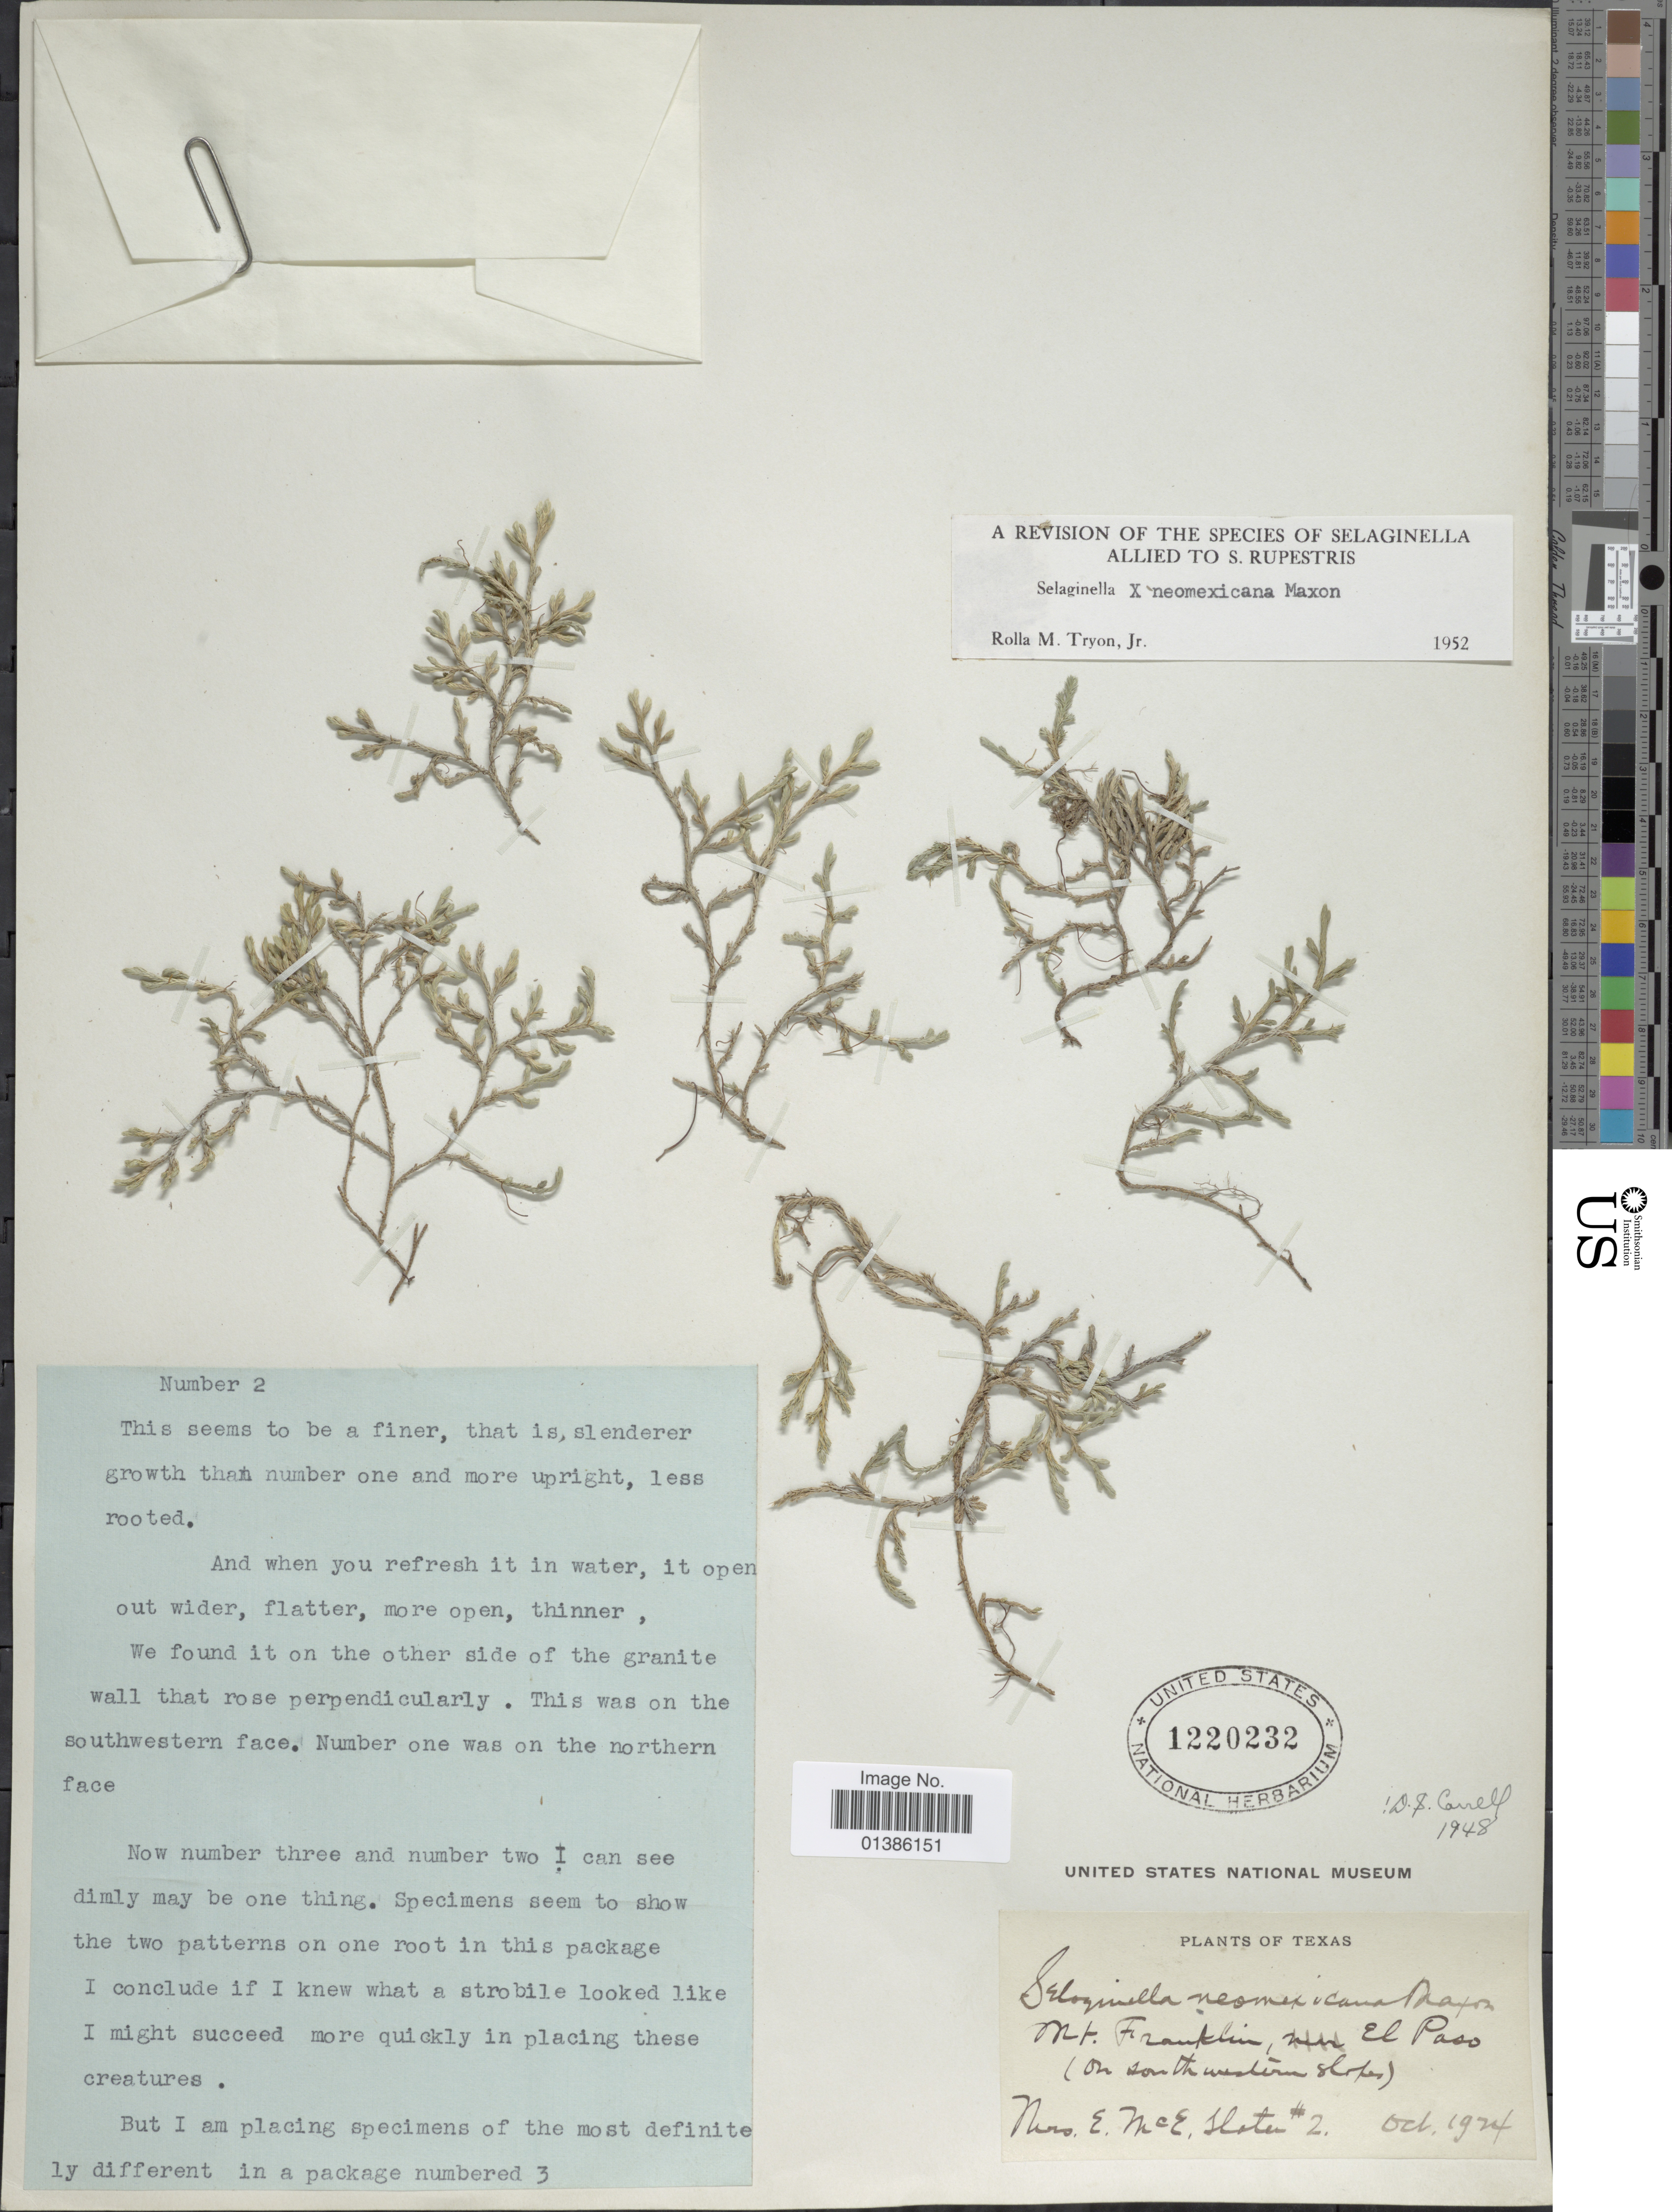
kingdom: Plantae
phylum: Tracheophyta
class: Lycopodiopsida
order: Selaginellales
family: Selaginellaceae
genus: Selaginella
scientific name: Selaginella x neomexicana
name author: Maxon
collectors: E. Slater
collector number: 2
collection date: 1924-10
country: United States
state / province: Texas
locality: Mt. Franklin, El Paso (on southwestern slopes).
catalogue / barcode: US 1220232